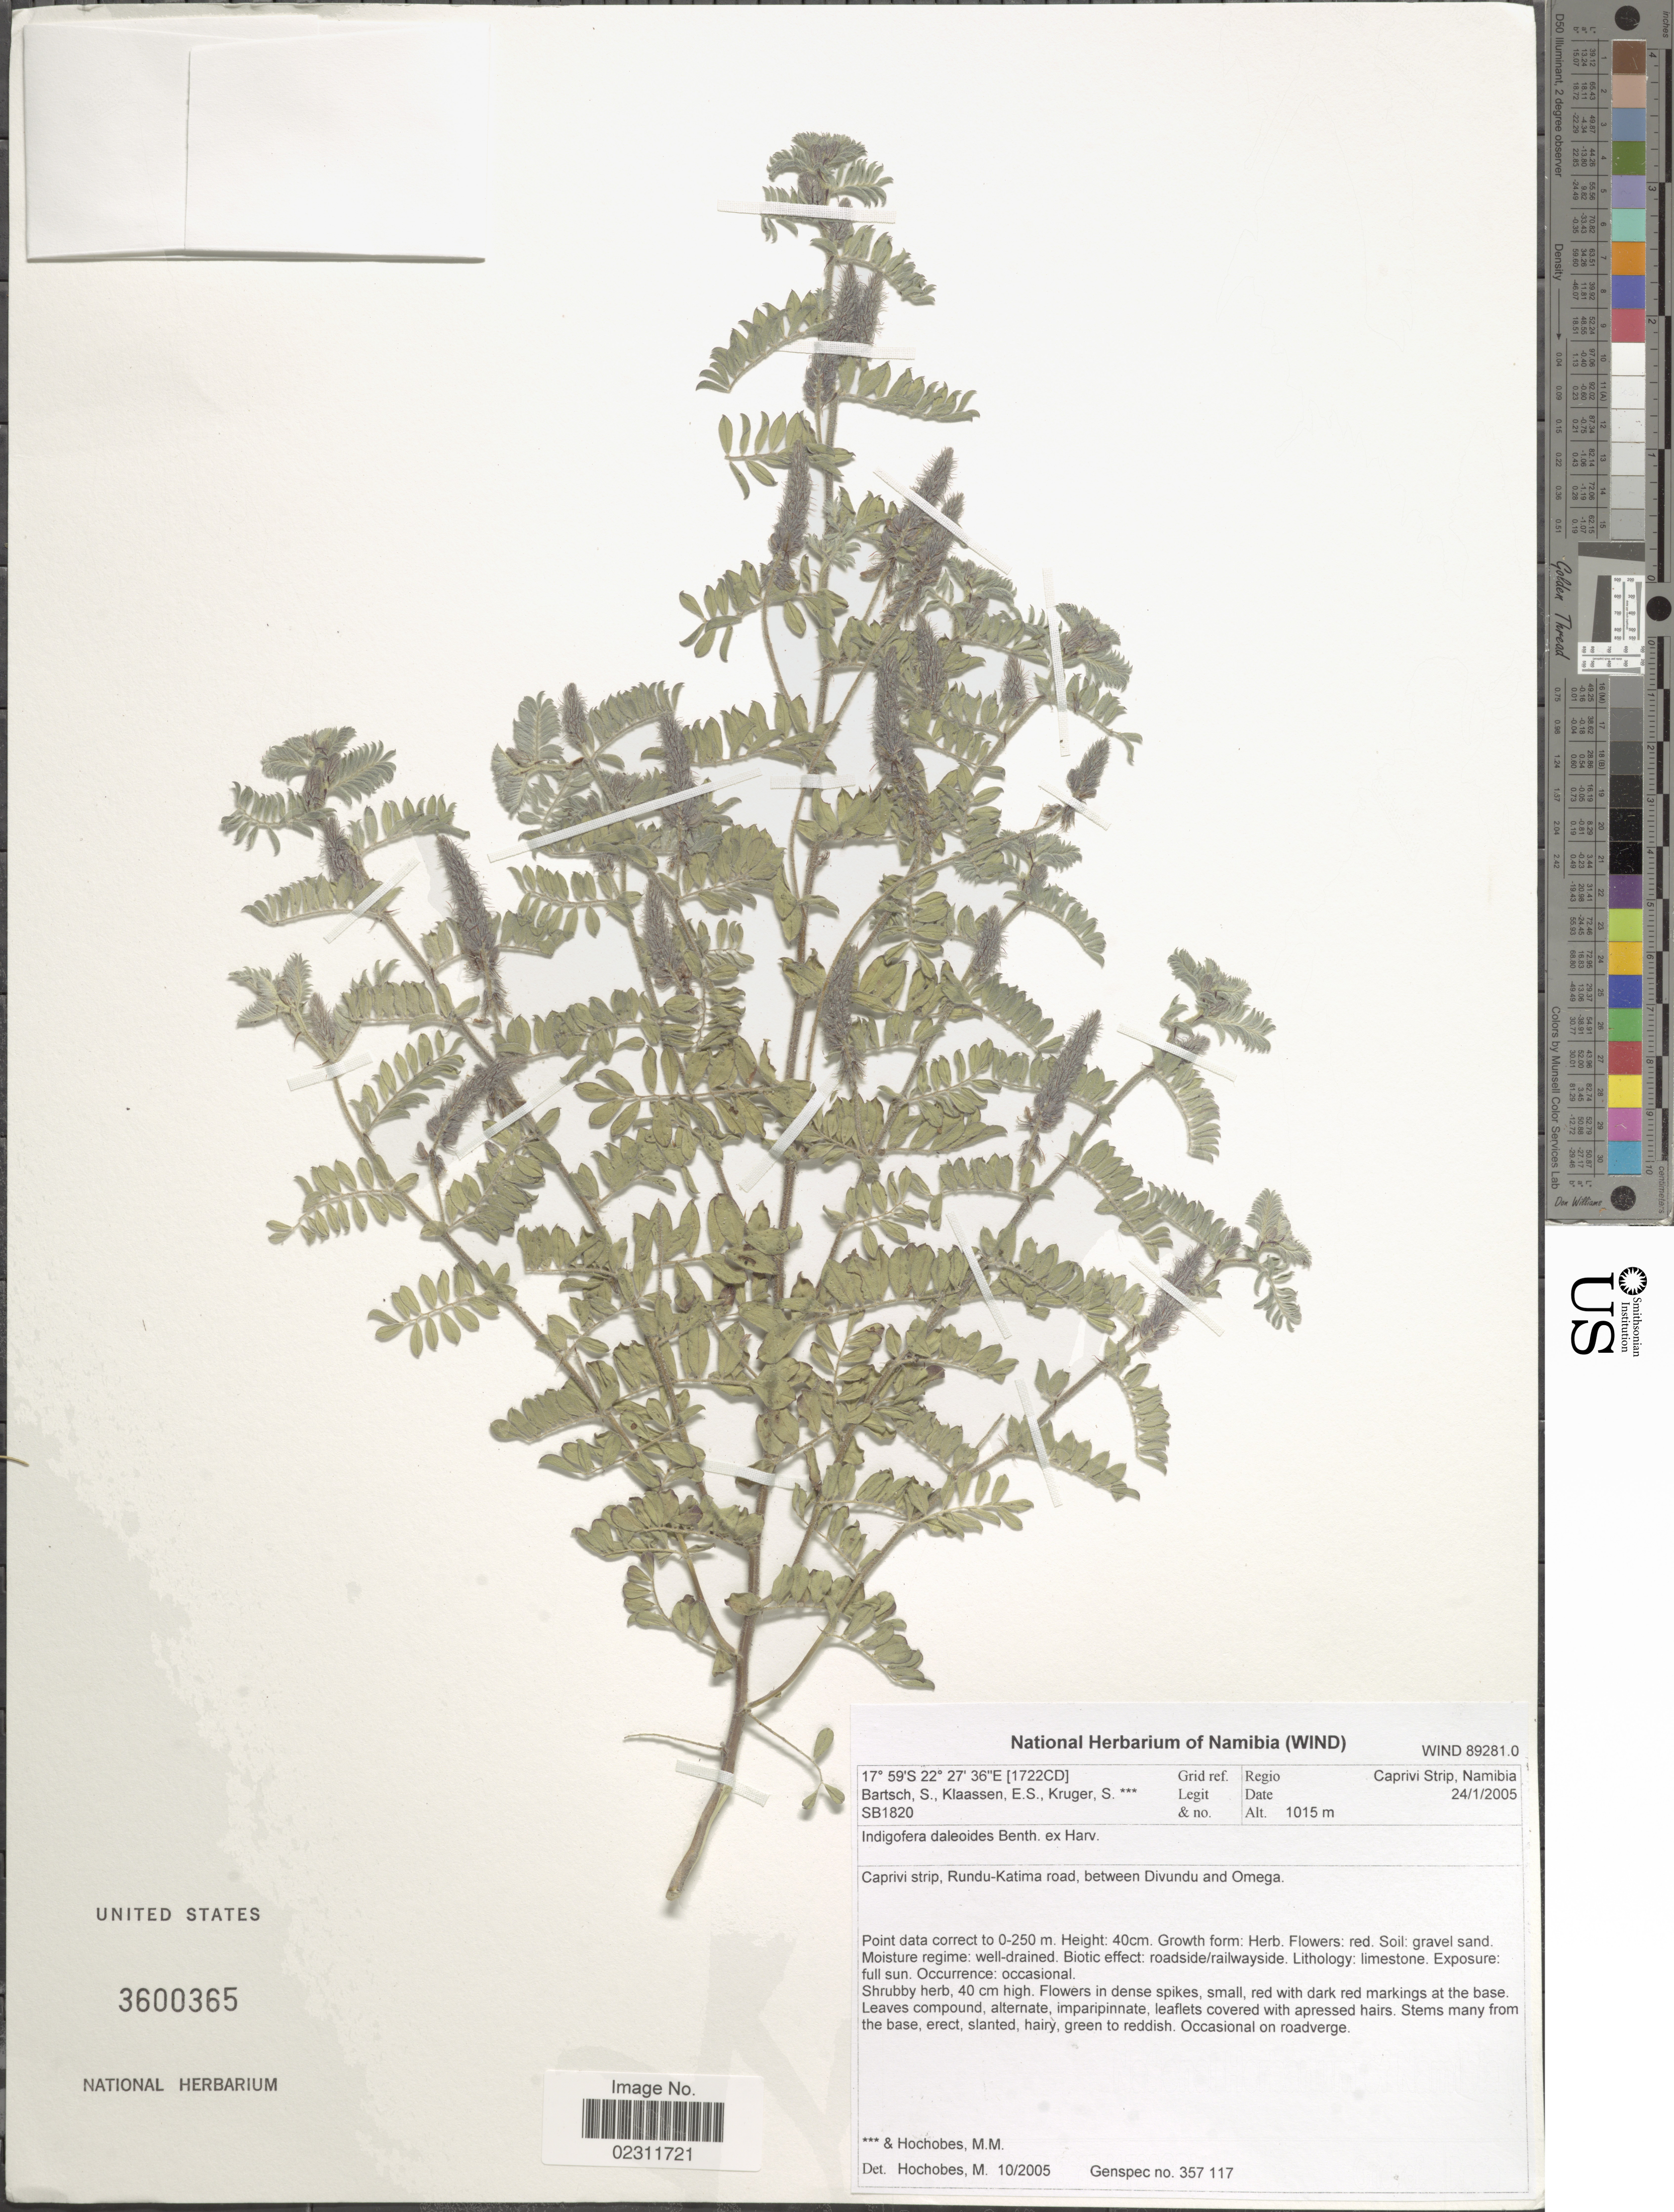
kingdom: Plantae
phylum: Tracheophyta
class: Magnoliopsida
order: Fabales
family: Fabaceae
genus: Indigofera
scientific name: Indigofera daleoides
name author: Harv.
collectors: S. Bartsch, E. S. Klaassen, S. Kruger & M. Hochobes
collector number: SB18201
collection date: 2005-01-24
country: Namibia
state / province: Caprivi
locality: Caprivi Strip, Rundu-Katima road, between Divundu and Omega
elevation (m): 1015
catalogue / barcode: US 36003651